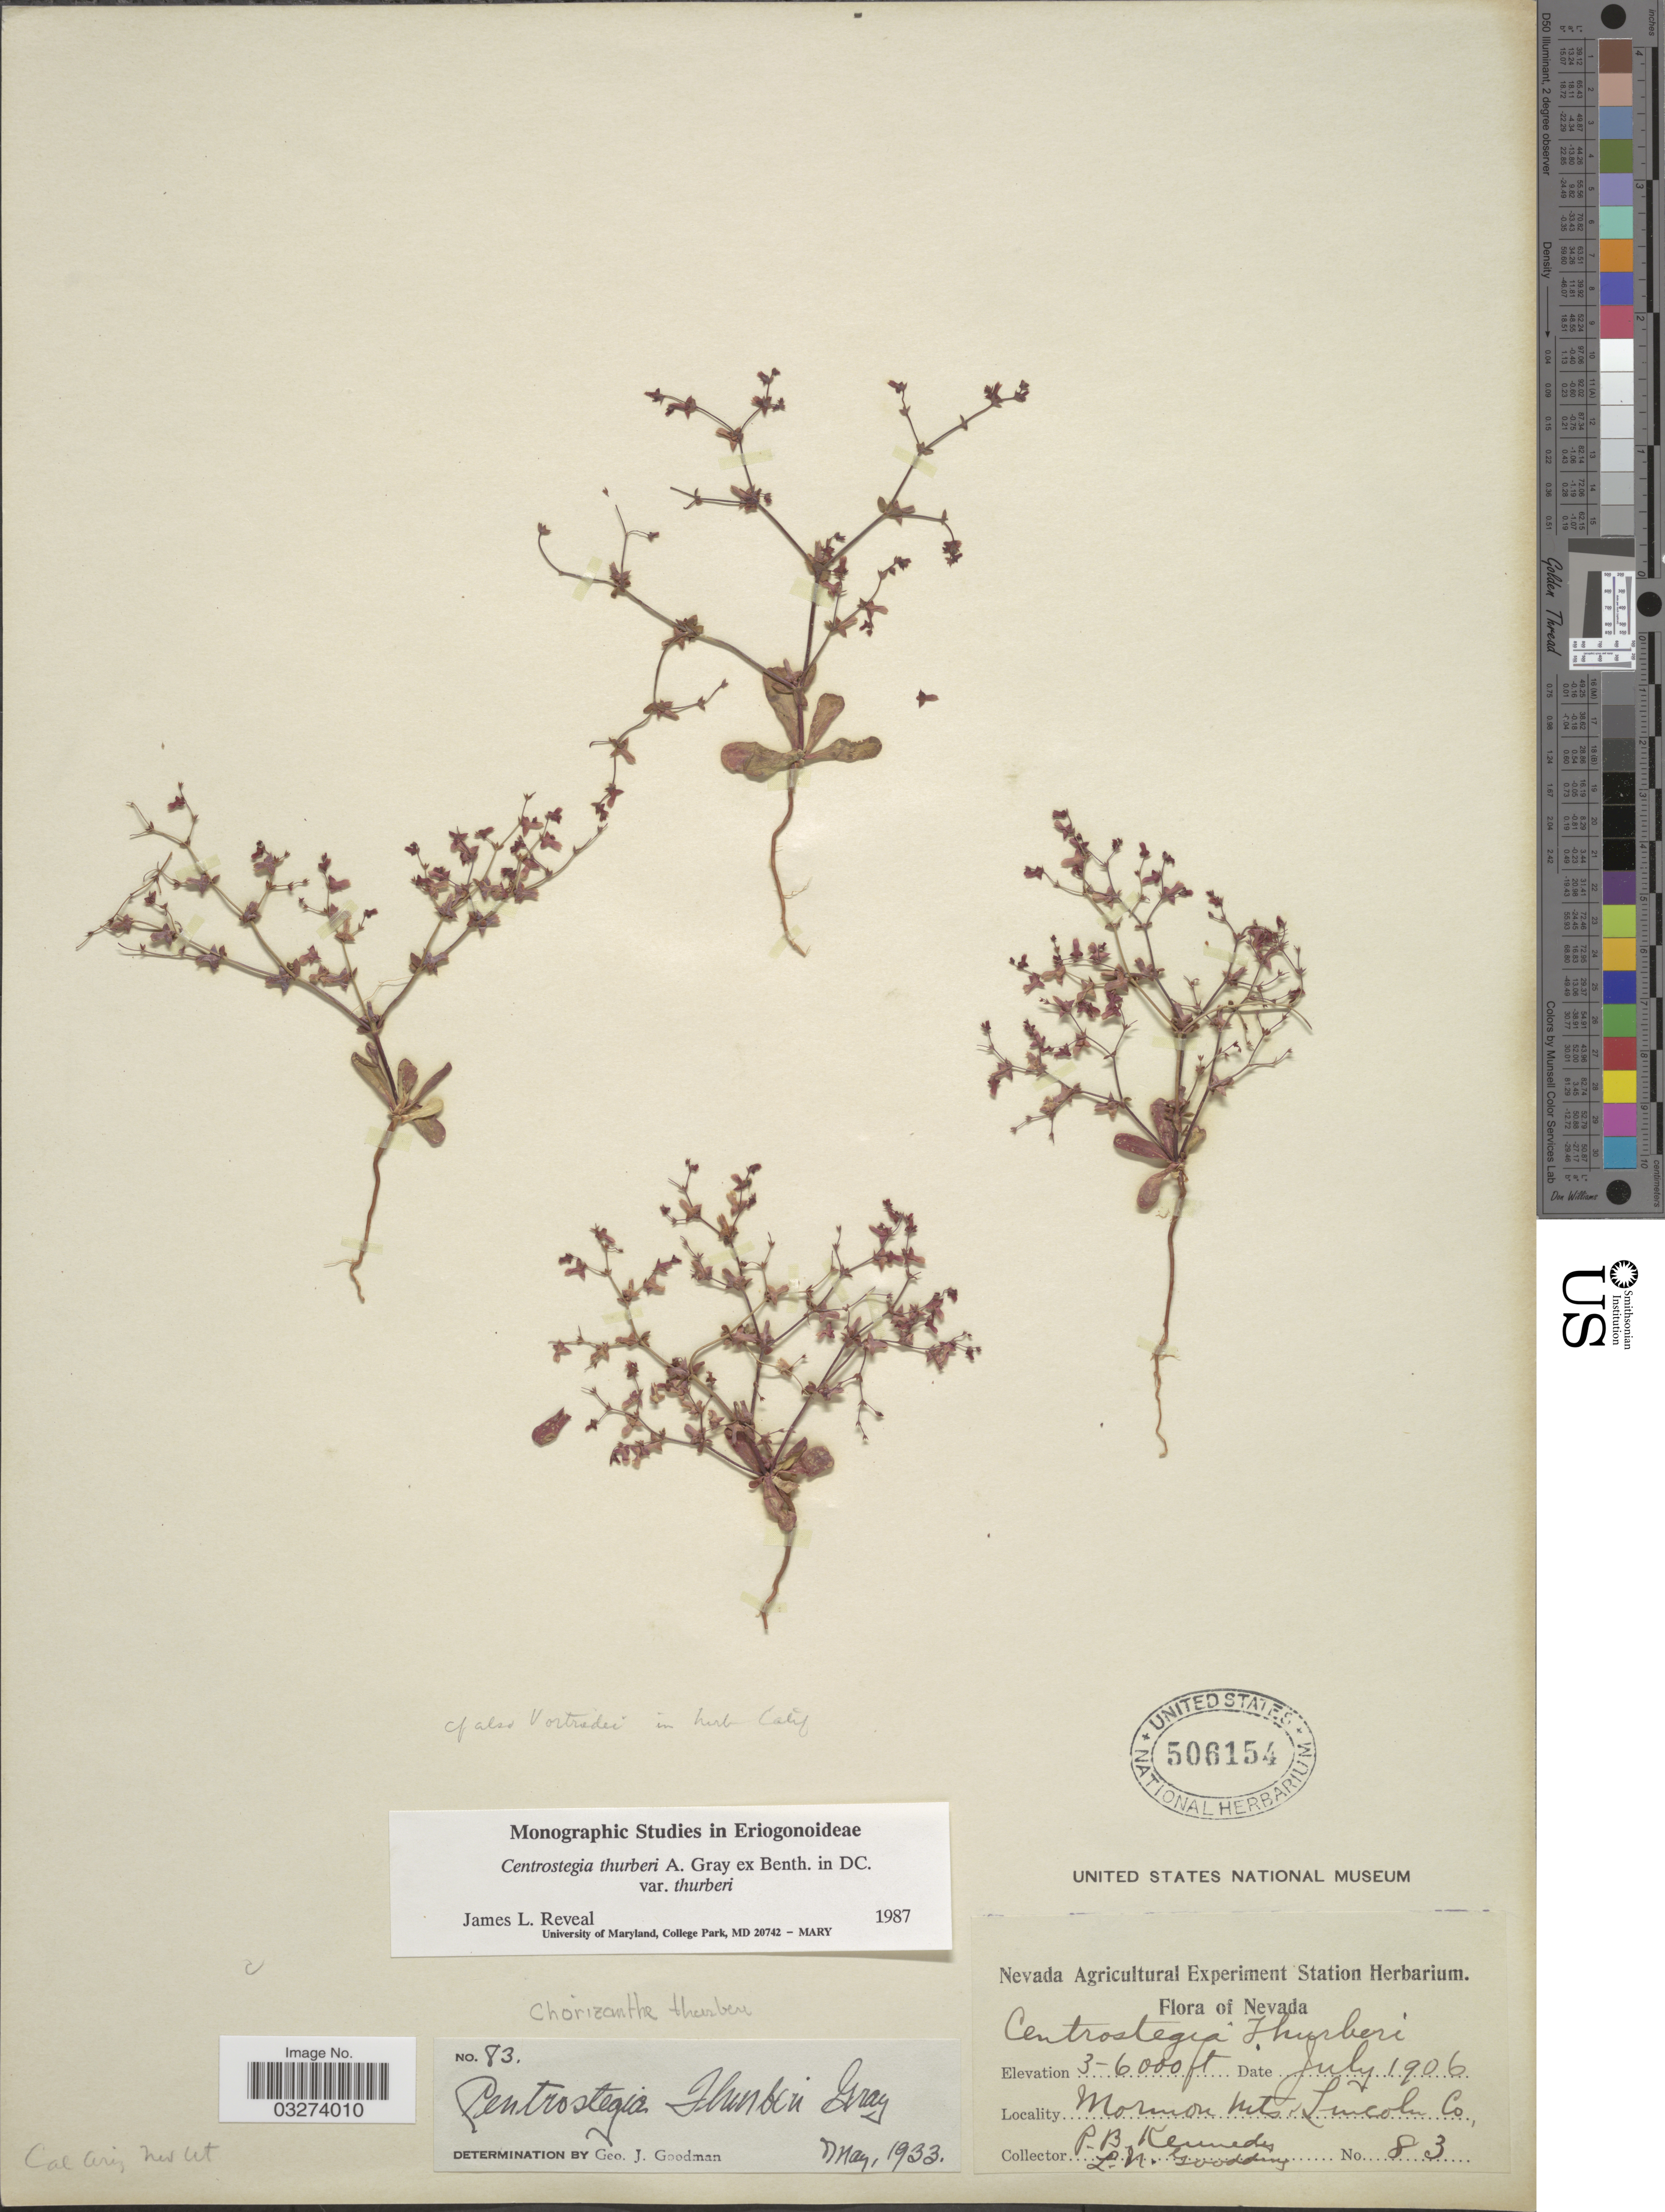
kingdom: Plantae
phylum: Tracheophyta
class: Magnoliopsida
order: Caryophyllales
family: Polygonaceae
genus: Centrostegia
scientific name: Centrostegia thurberi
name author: A. Gray ex Benth.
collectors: P. B. Kennedy & L. N. Goodding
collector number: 83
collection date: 1906-07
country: United States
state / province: Nevada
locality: Mormon Mts. Lincoln Co.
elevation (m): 914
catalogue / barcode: US 506154